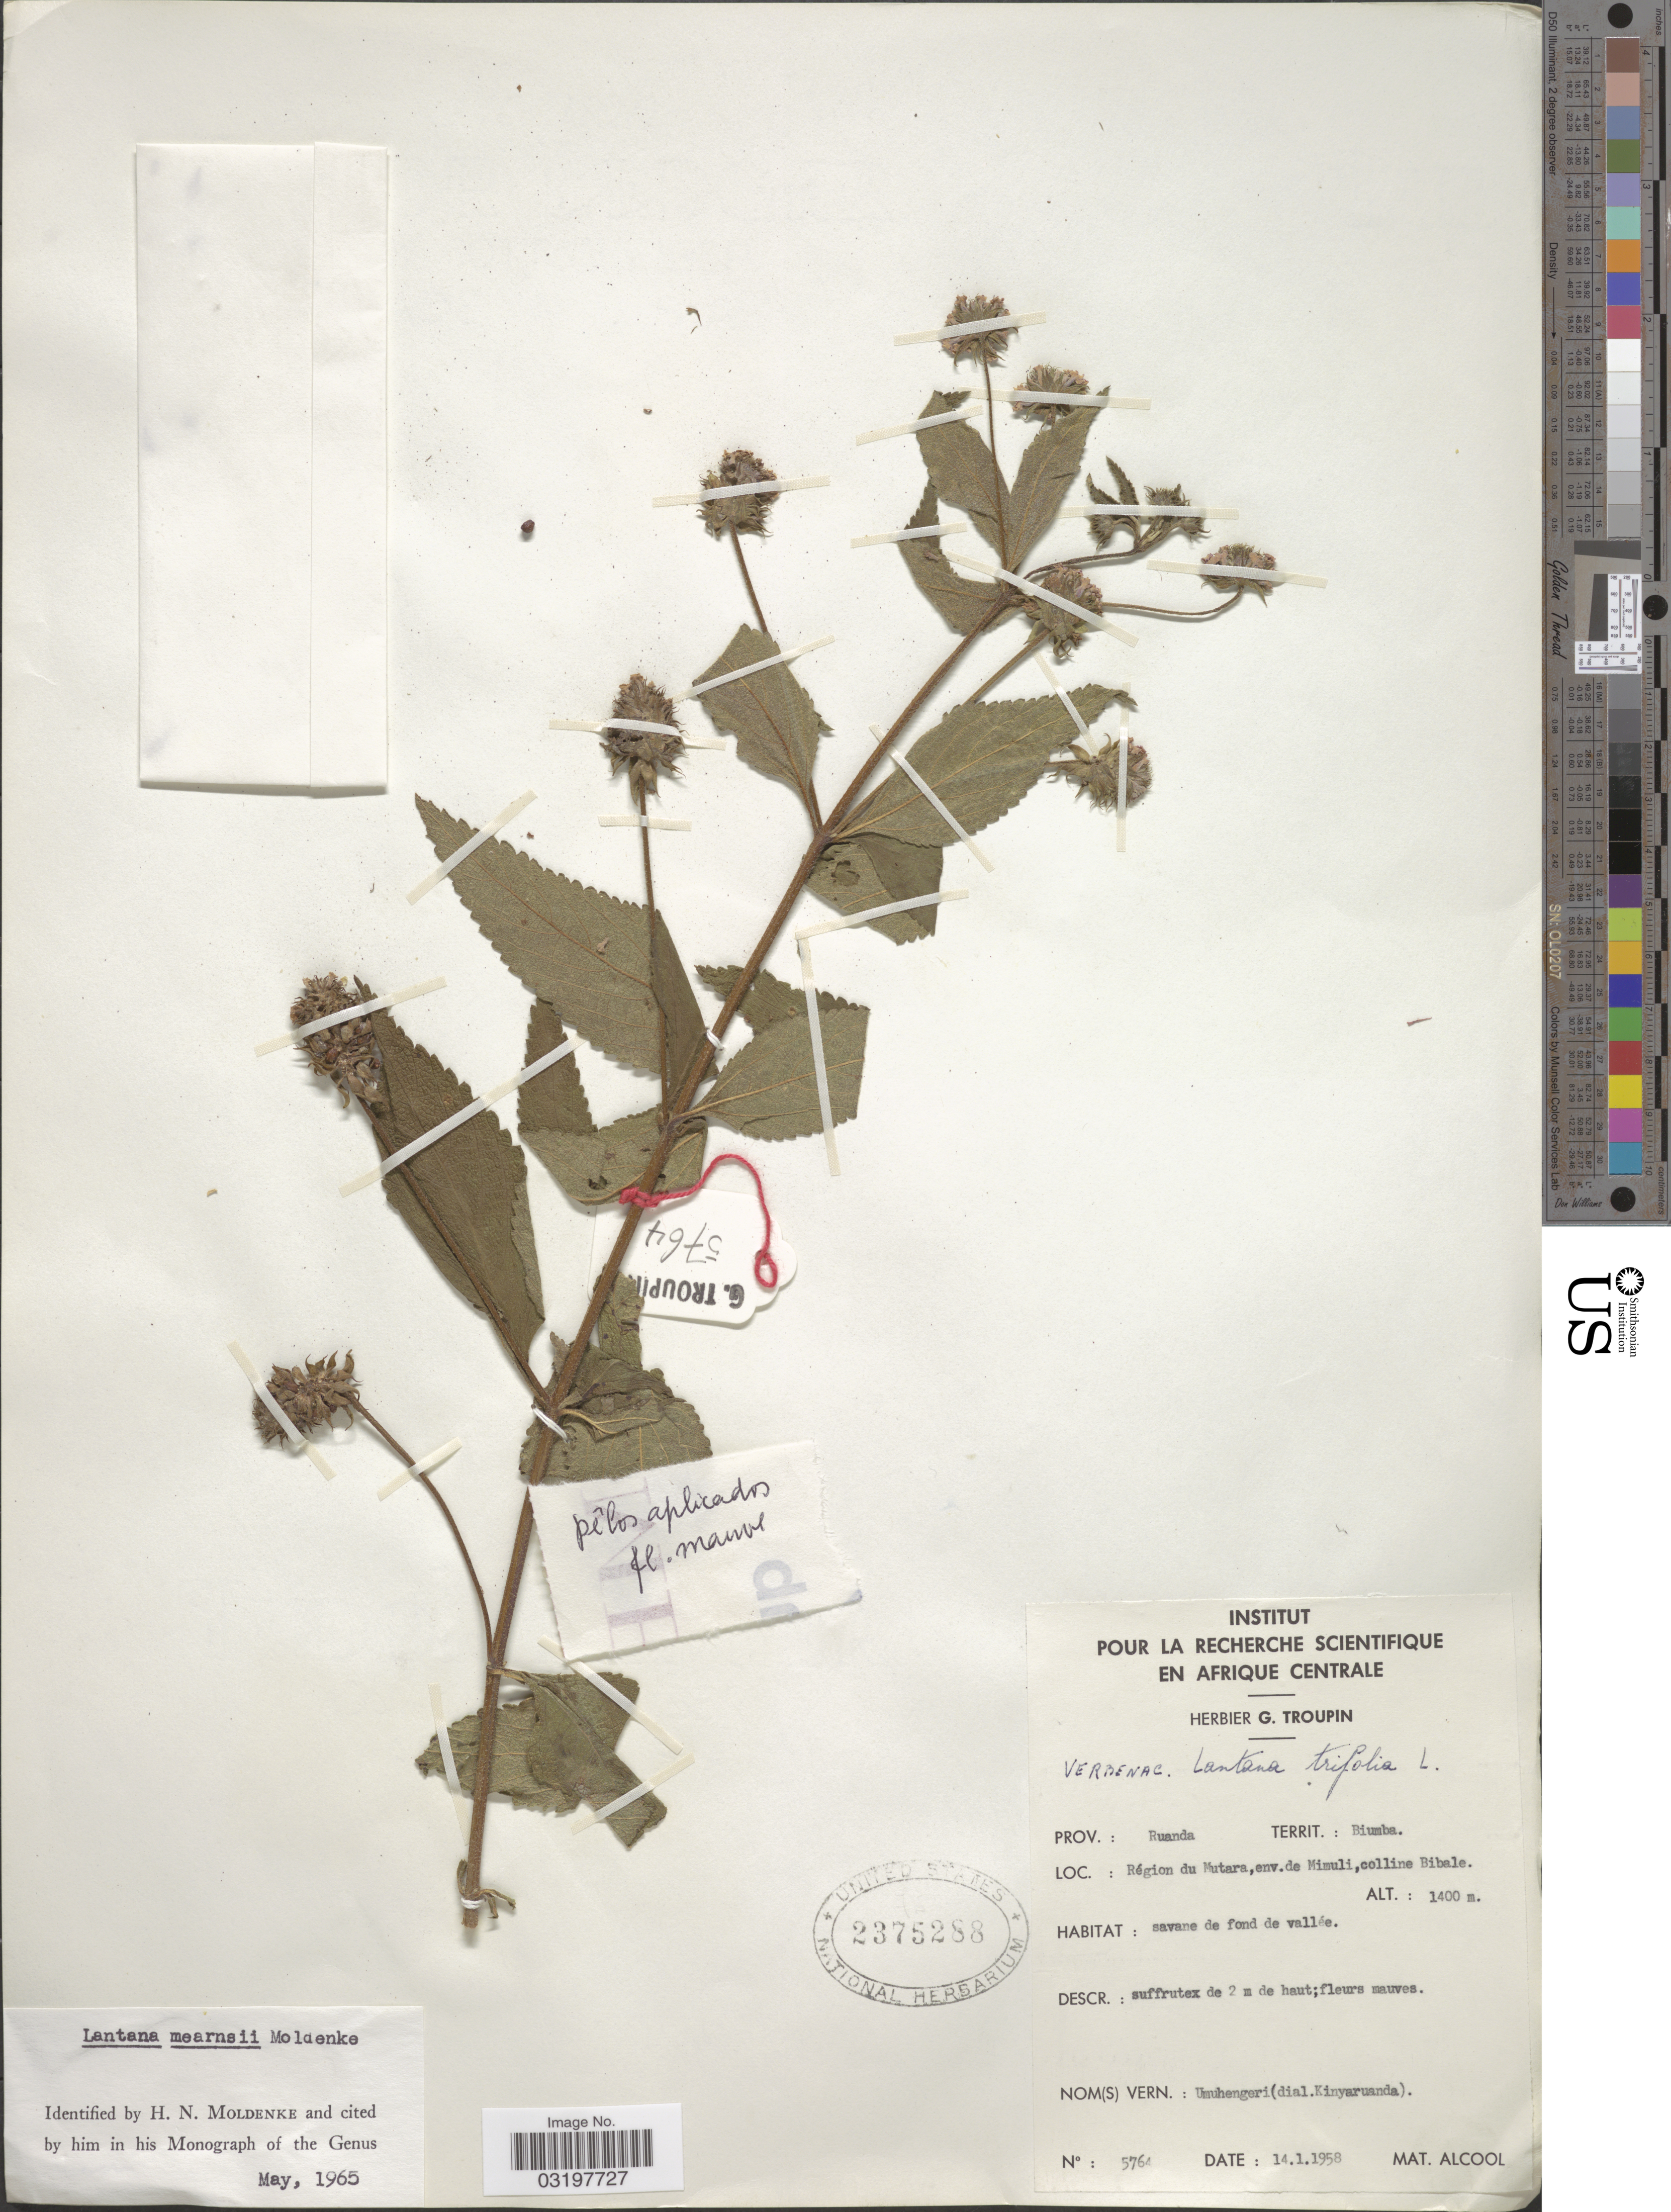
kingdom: Plantae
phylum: Tracheophyta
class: Magnoliopsida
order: Lamiales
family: Verbenaceae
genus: Lantana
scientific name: Lantana mearnsii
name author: Moldenke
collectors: ex herb. G. Troupin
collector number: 5764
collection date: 1958-01-14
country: Rwanda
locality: Prov. Ruanda, Territ.: Biumba. Région du Mutara, env. de Mimuli, colline Bibale.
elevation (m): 1400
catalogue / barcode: US 2375288